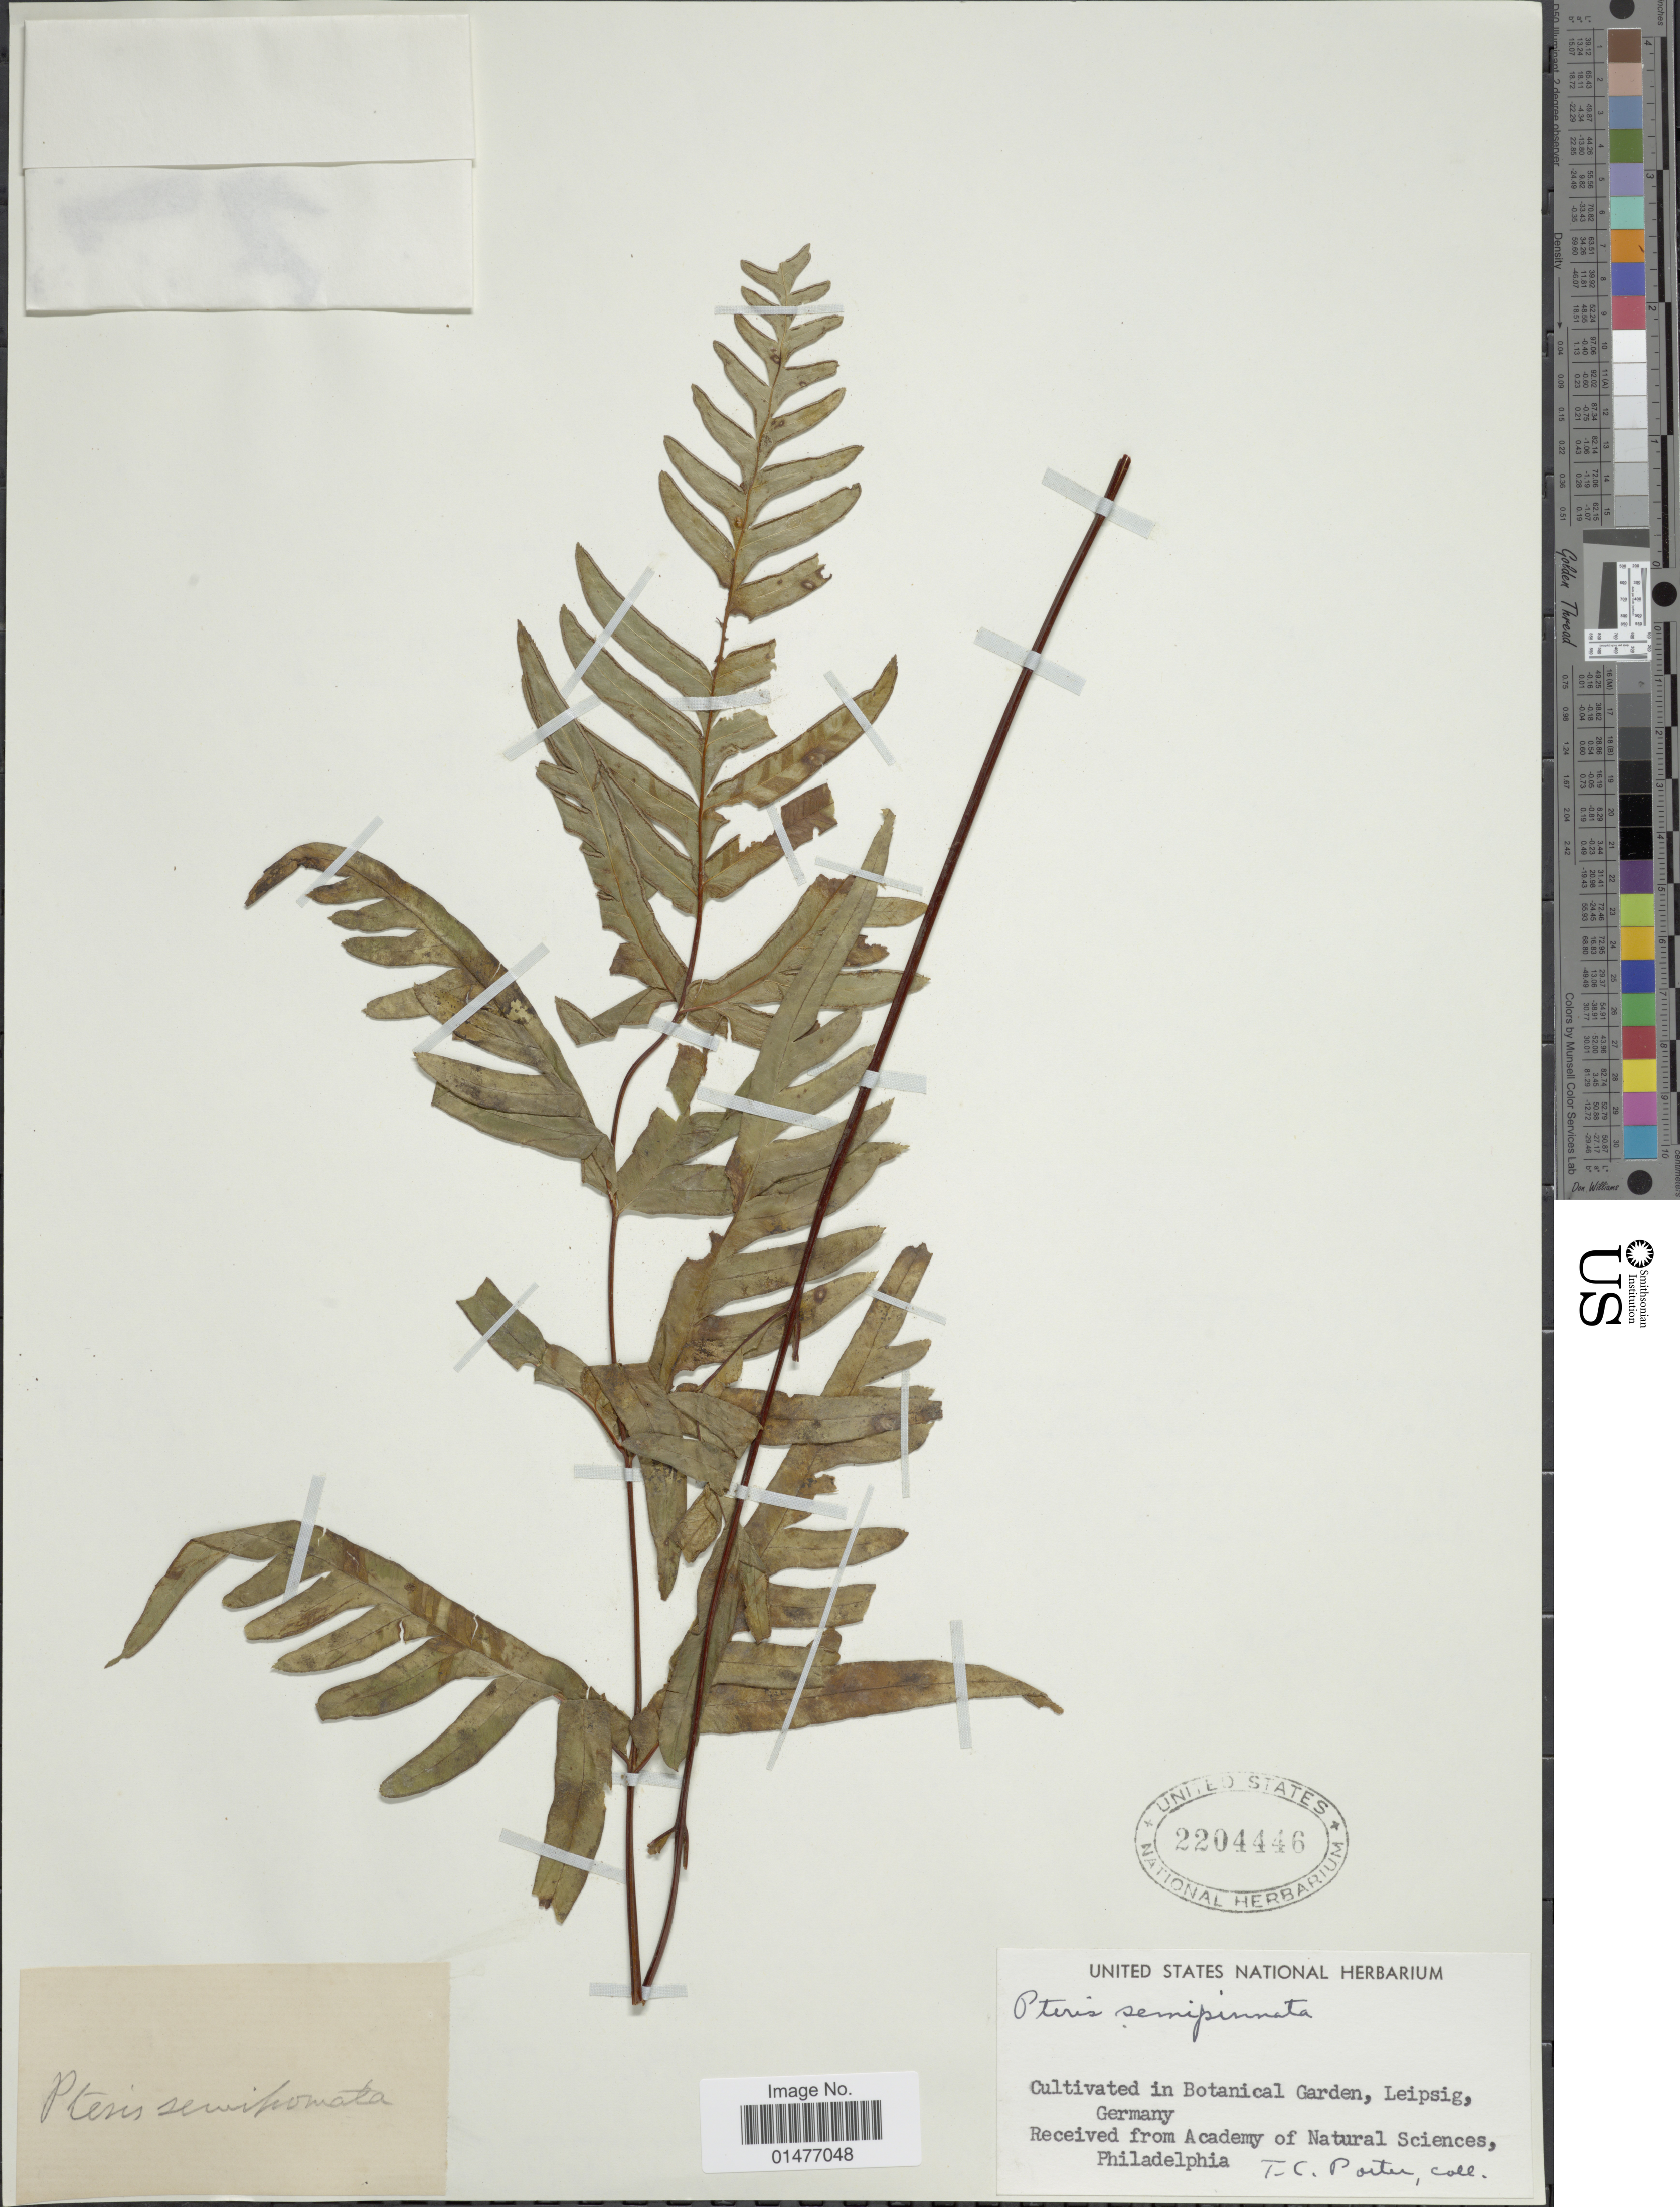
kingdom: Plantae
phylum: Tracheophyta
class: Polypodiopsida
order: Polypodiales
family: Pteridaceae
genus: Pteris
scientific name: Pteris semipinnata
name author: L.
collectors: T. C. Porter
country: Germany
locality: Cultivted in Botanical Garden, Leipsig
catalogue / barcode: US 2204446